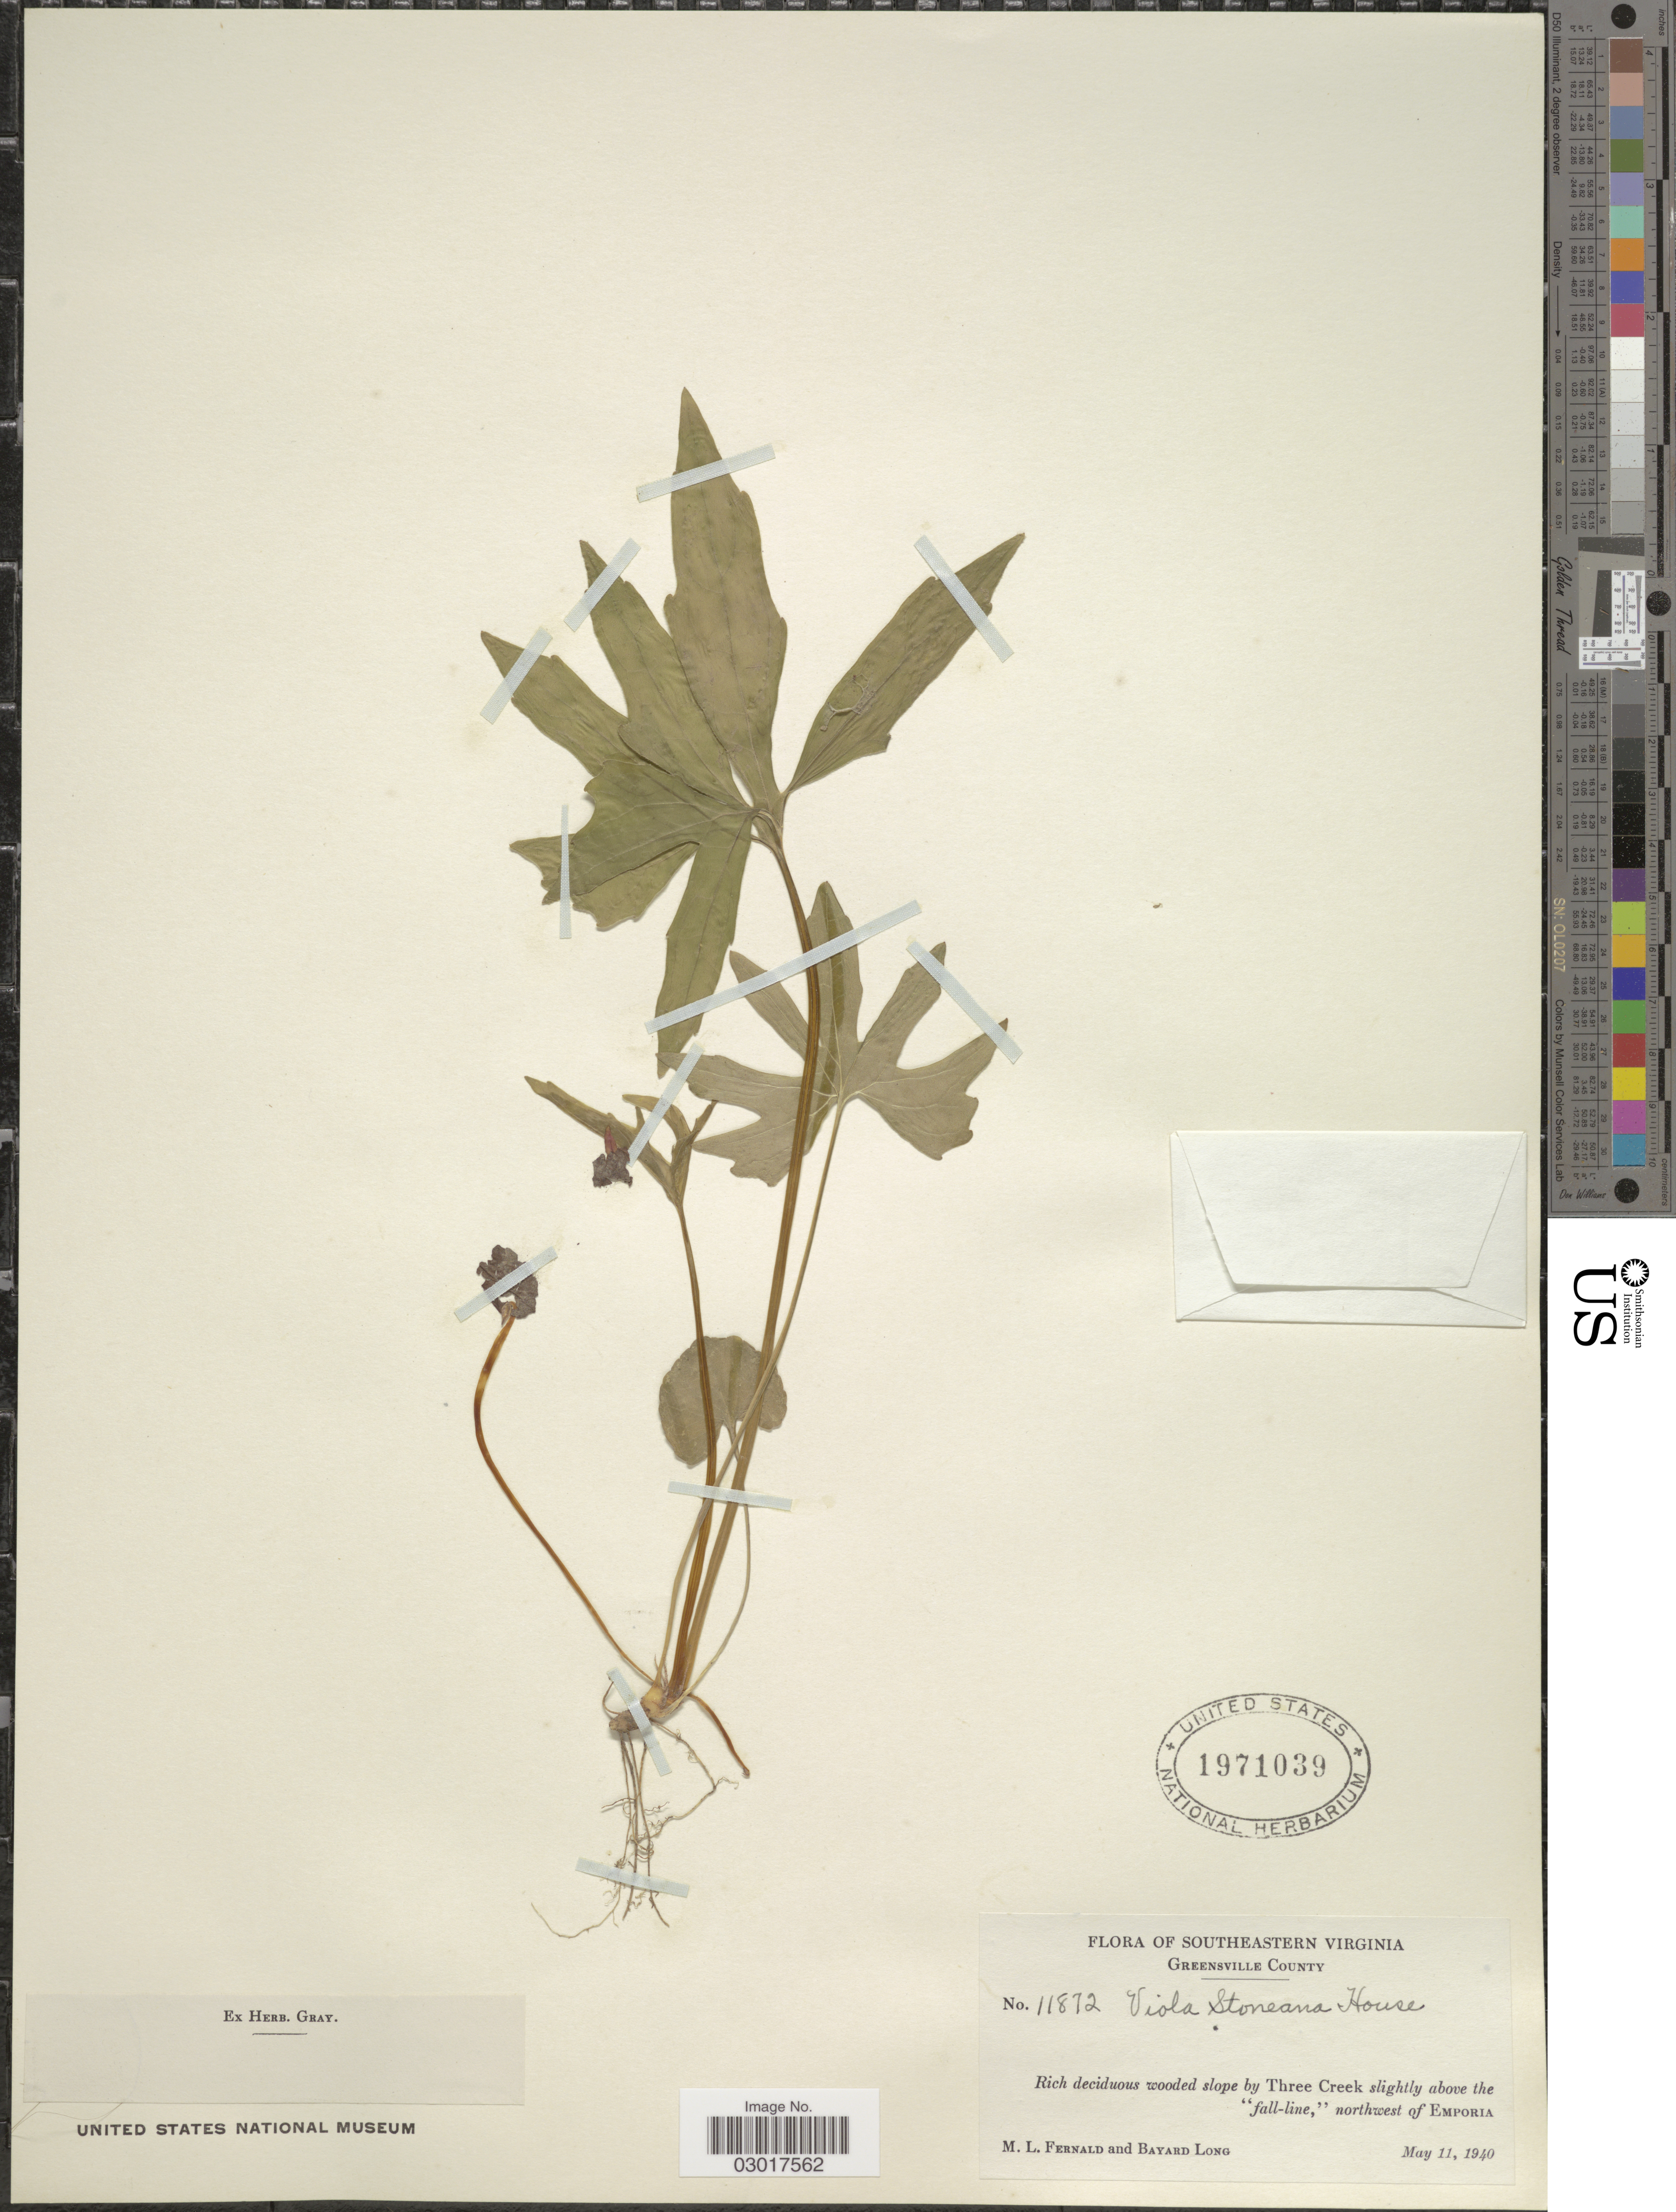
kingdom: Plantae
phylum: Tracheophyta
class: Magnoliopsida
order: Malpighiales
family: Violaceae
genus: Viola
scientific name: Viola triloba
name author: Schwein.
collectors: M. L. Fernald & B. Long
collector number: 11872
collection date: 1940-05-11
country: United States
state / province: Virginia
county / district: Greensville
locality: Southeastern Virginia. Greensville County. Rich deciduous wooded slope by Three Creek slightly above the "fall-line," northwest of Emporia.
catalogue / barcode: US 1971039